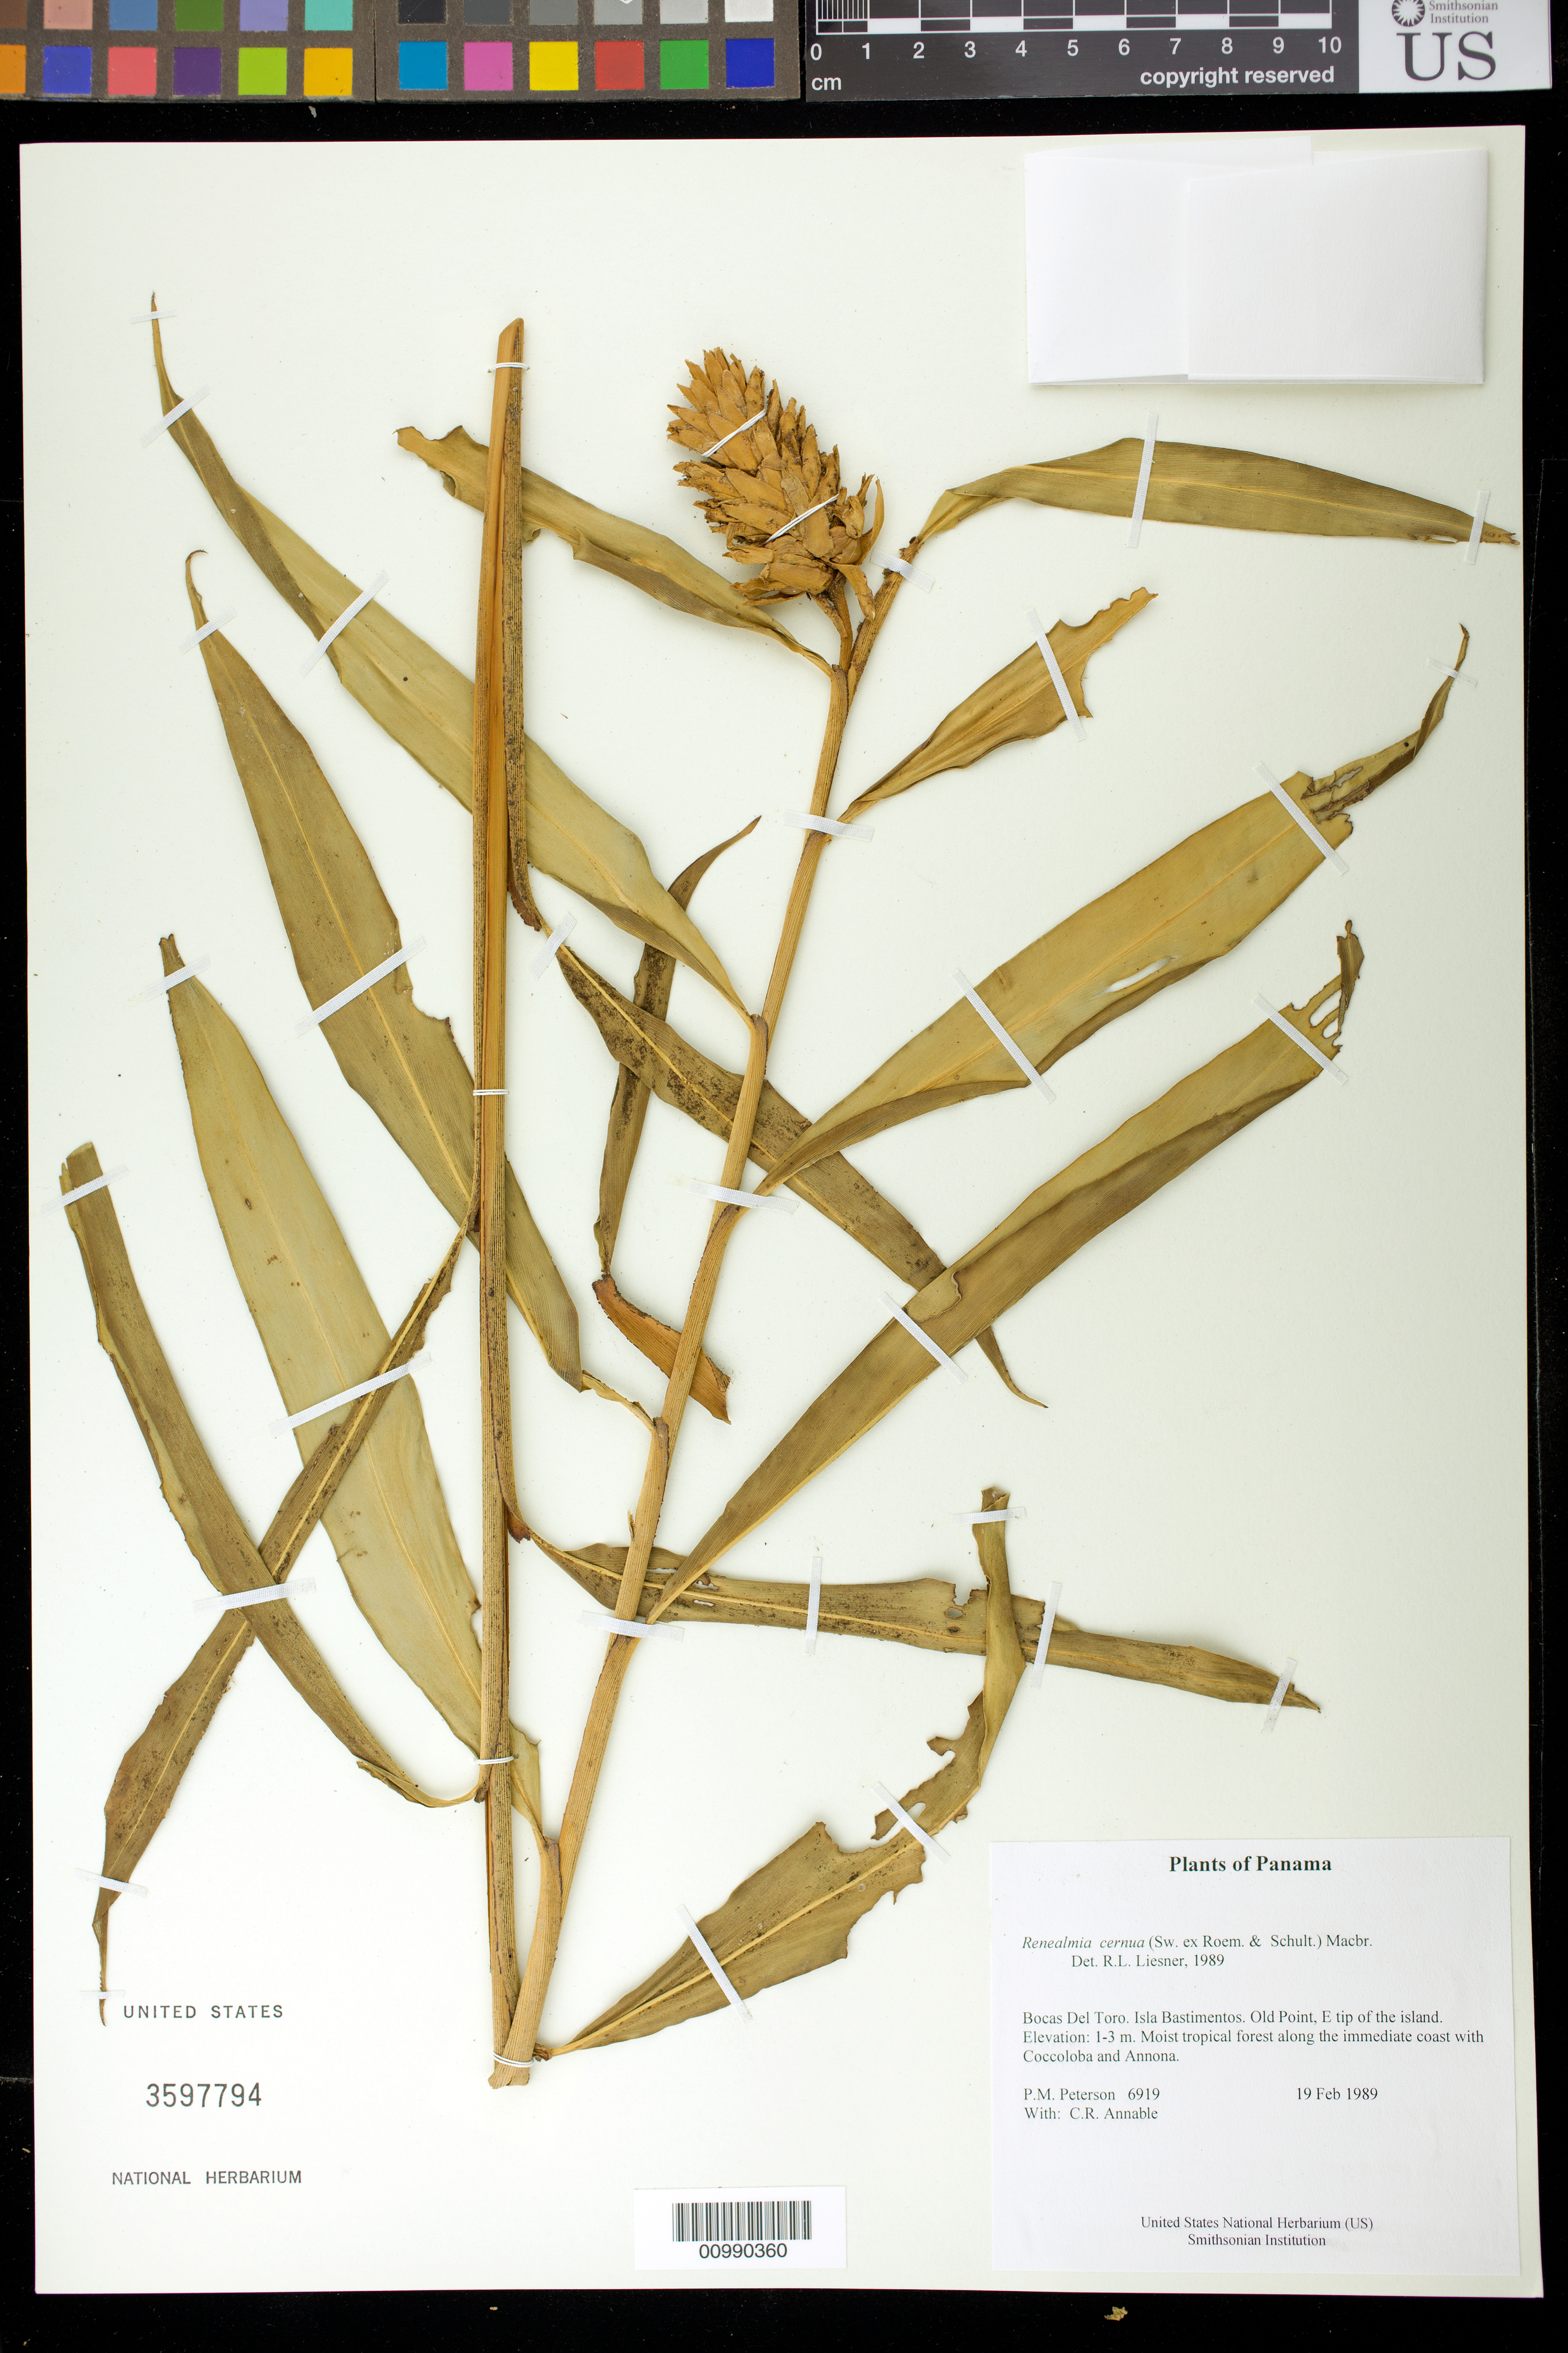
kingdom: Plantae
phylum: Tracheophyta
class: Liliopsida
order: Zingiberales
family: Zingiberaceae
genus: Renealmia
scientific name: Renealmia cernua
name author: (Sw. ex Roem. & Schult.) J.F. Macbr.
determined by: Liesner, R. L.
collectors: P. M. Peterson & C. R. Annable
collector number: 06919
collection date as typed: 19 Feb 1989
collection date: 1989-02-19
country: Panama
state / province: Bocas del Toro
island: Bastimentos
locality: Old Point, E tip of the island.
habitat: Moist tropical forest along the immediate coast with Coccoloba and Annona.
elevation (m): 1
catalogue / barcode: US 3597794